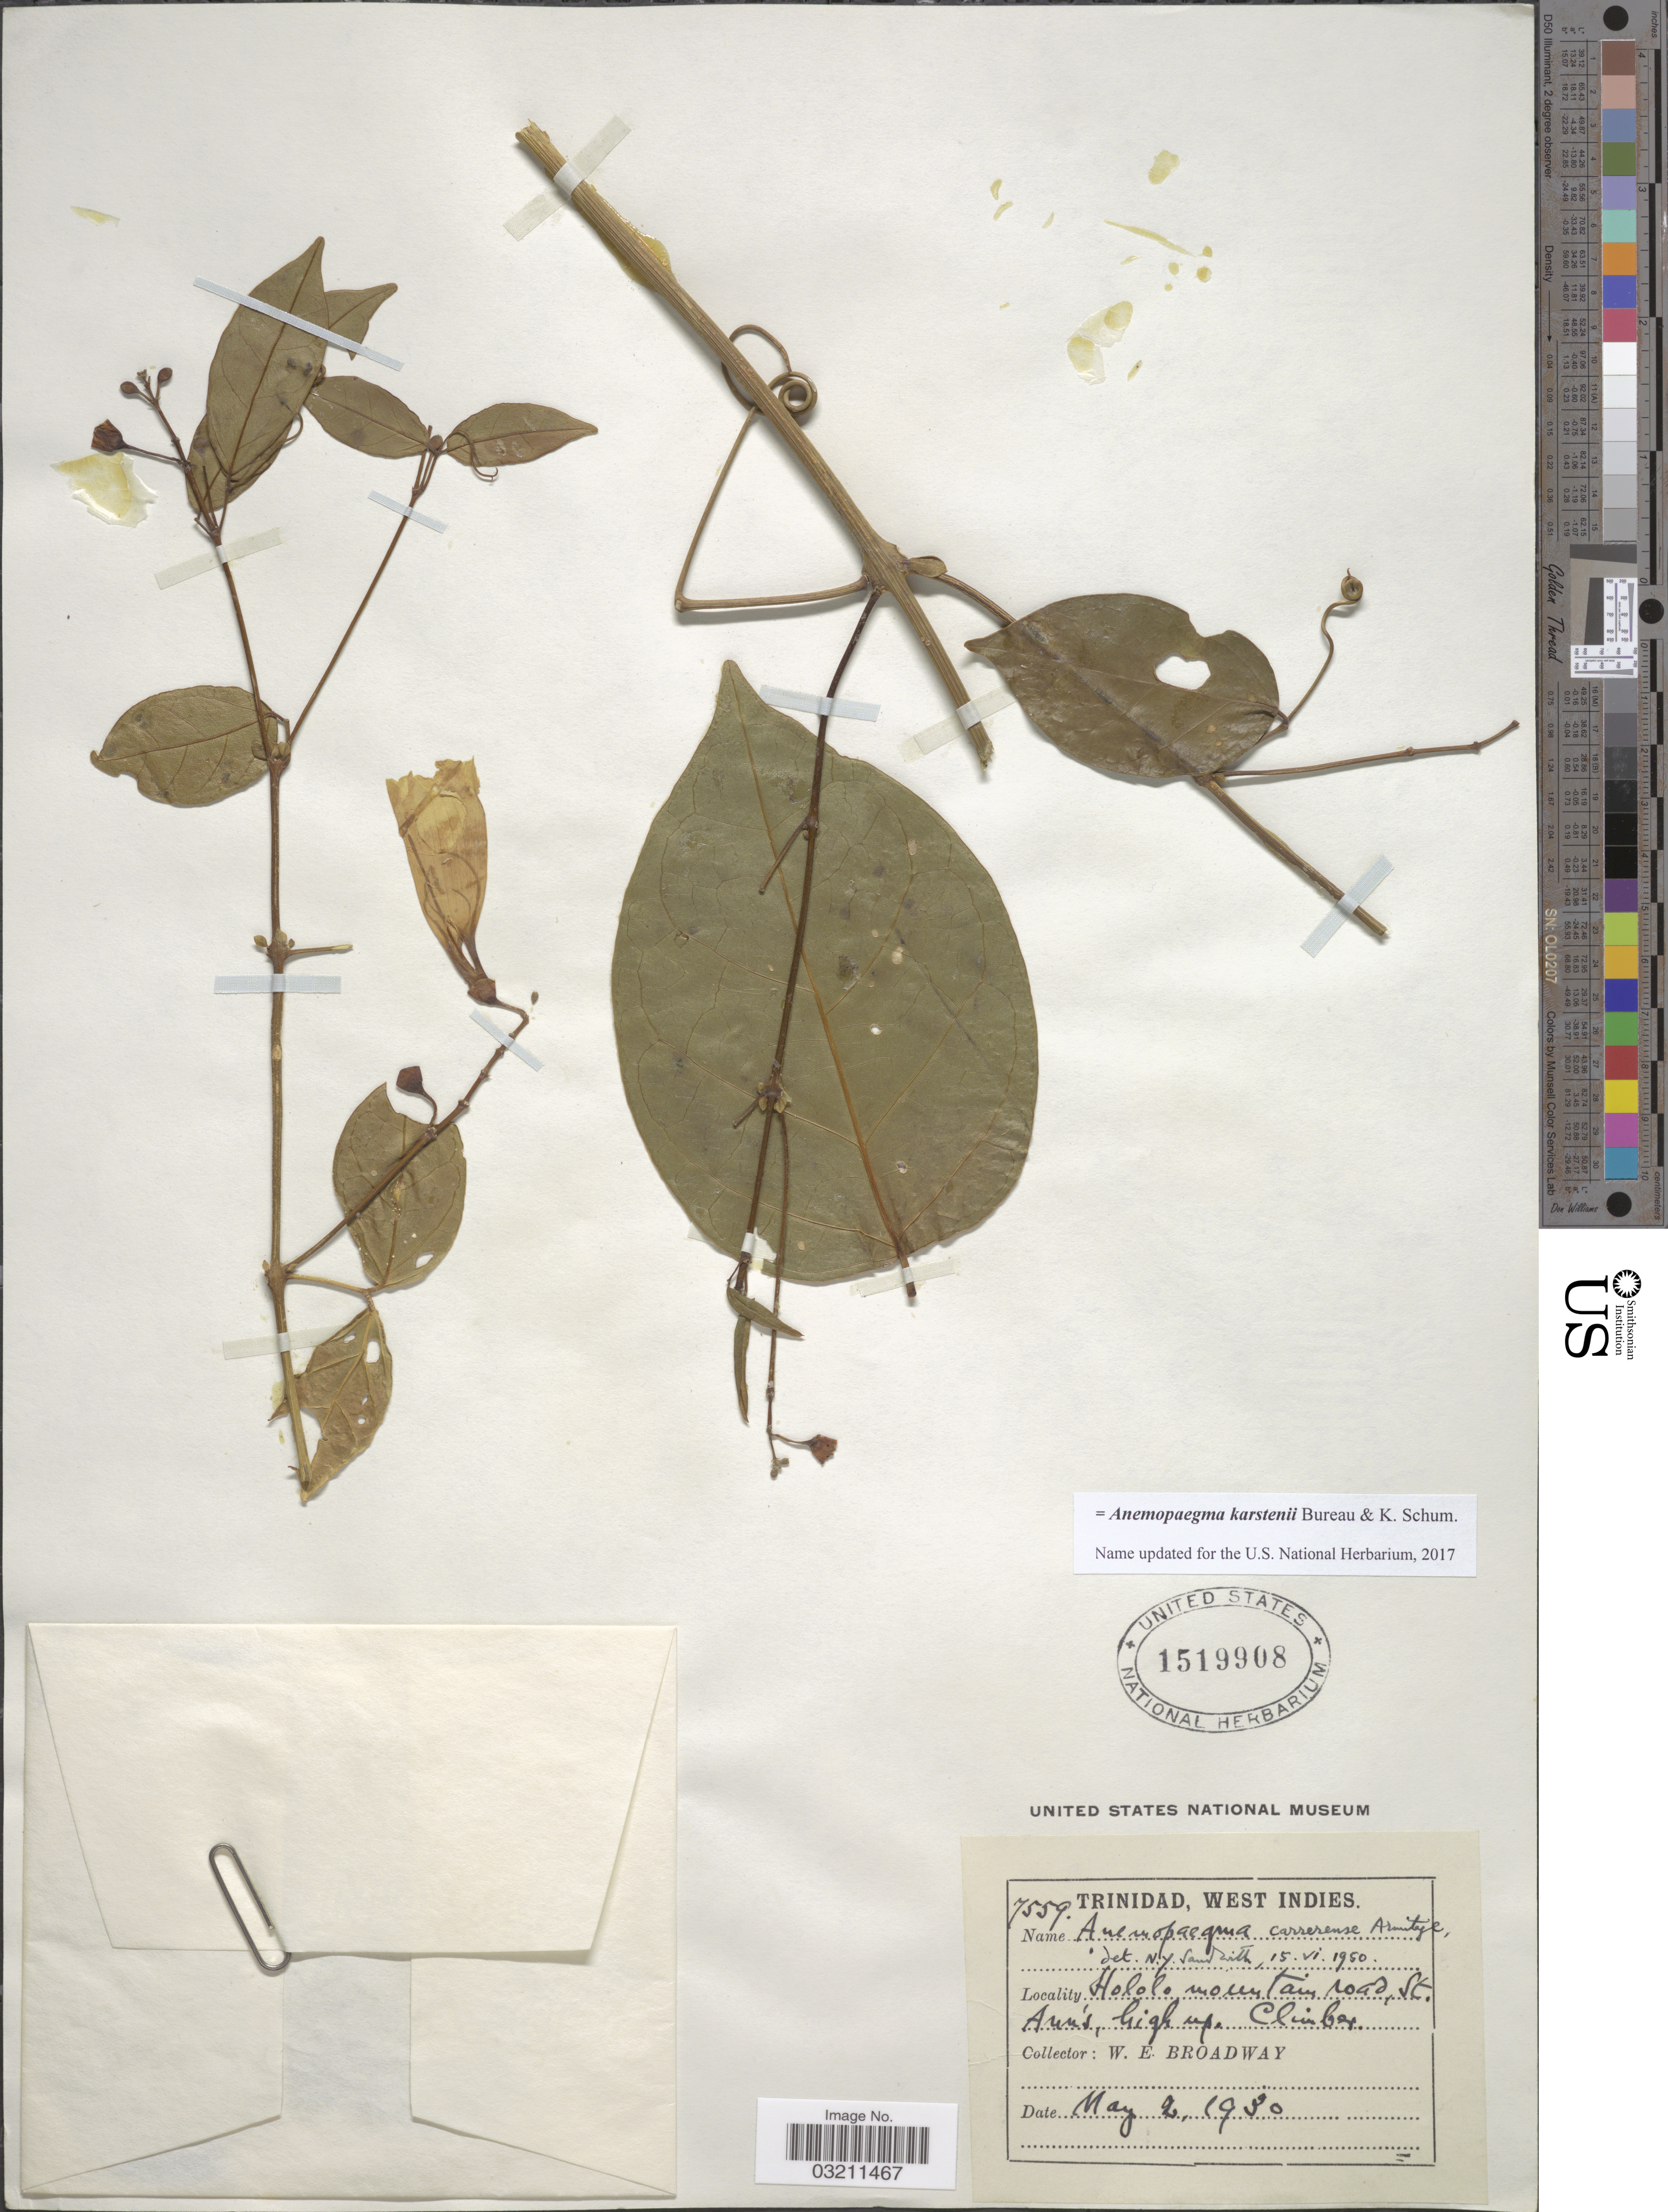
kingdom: Plantae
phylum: Tracheophyta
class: Magnoliopsida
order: Lamiales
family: Bignoniaceae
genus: Anemopaegma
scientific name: Anemopaegma karstenii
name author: Bureau & K. Schum.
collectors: W. E. Broadway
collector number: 7559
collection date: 1930-05-02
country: Trinidad and Tobago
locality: Trinidad, West Indies. Hololo mountain road, St. Ann's.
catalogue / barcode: US 1519908